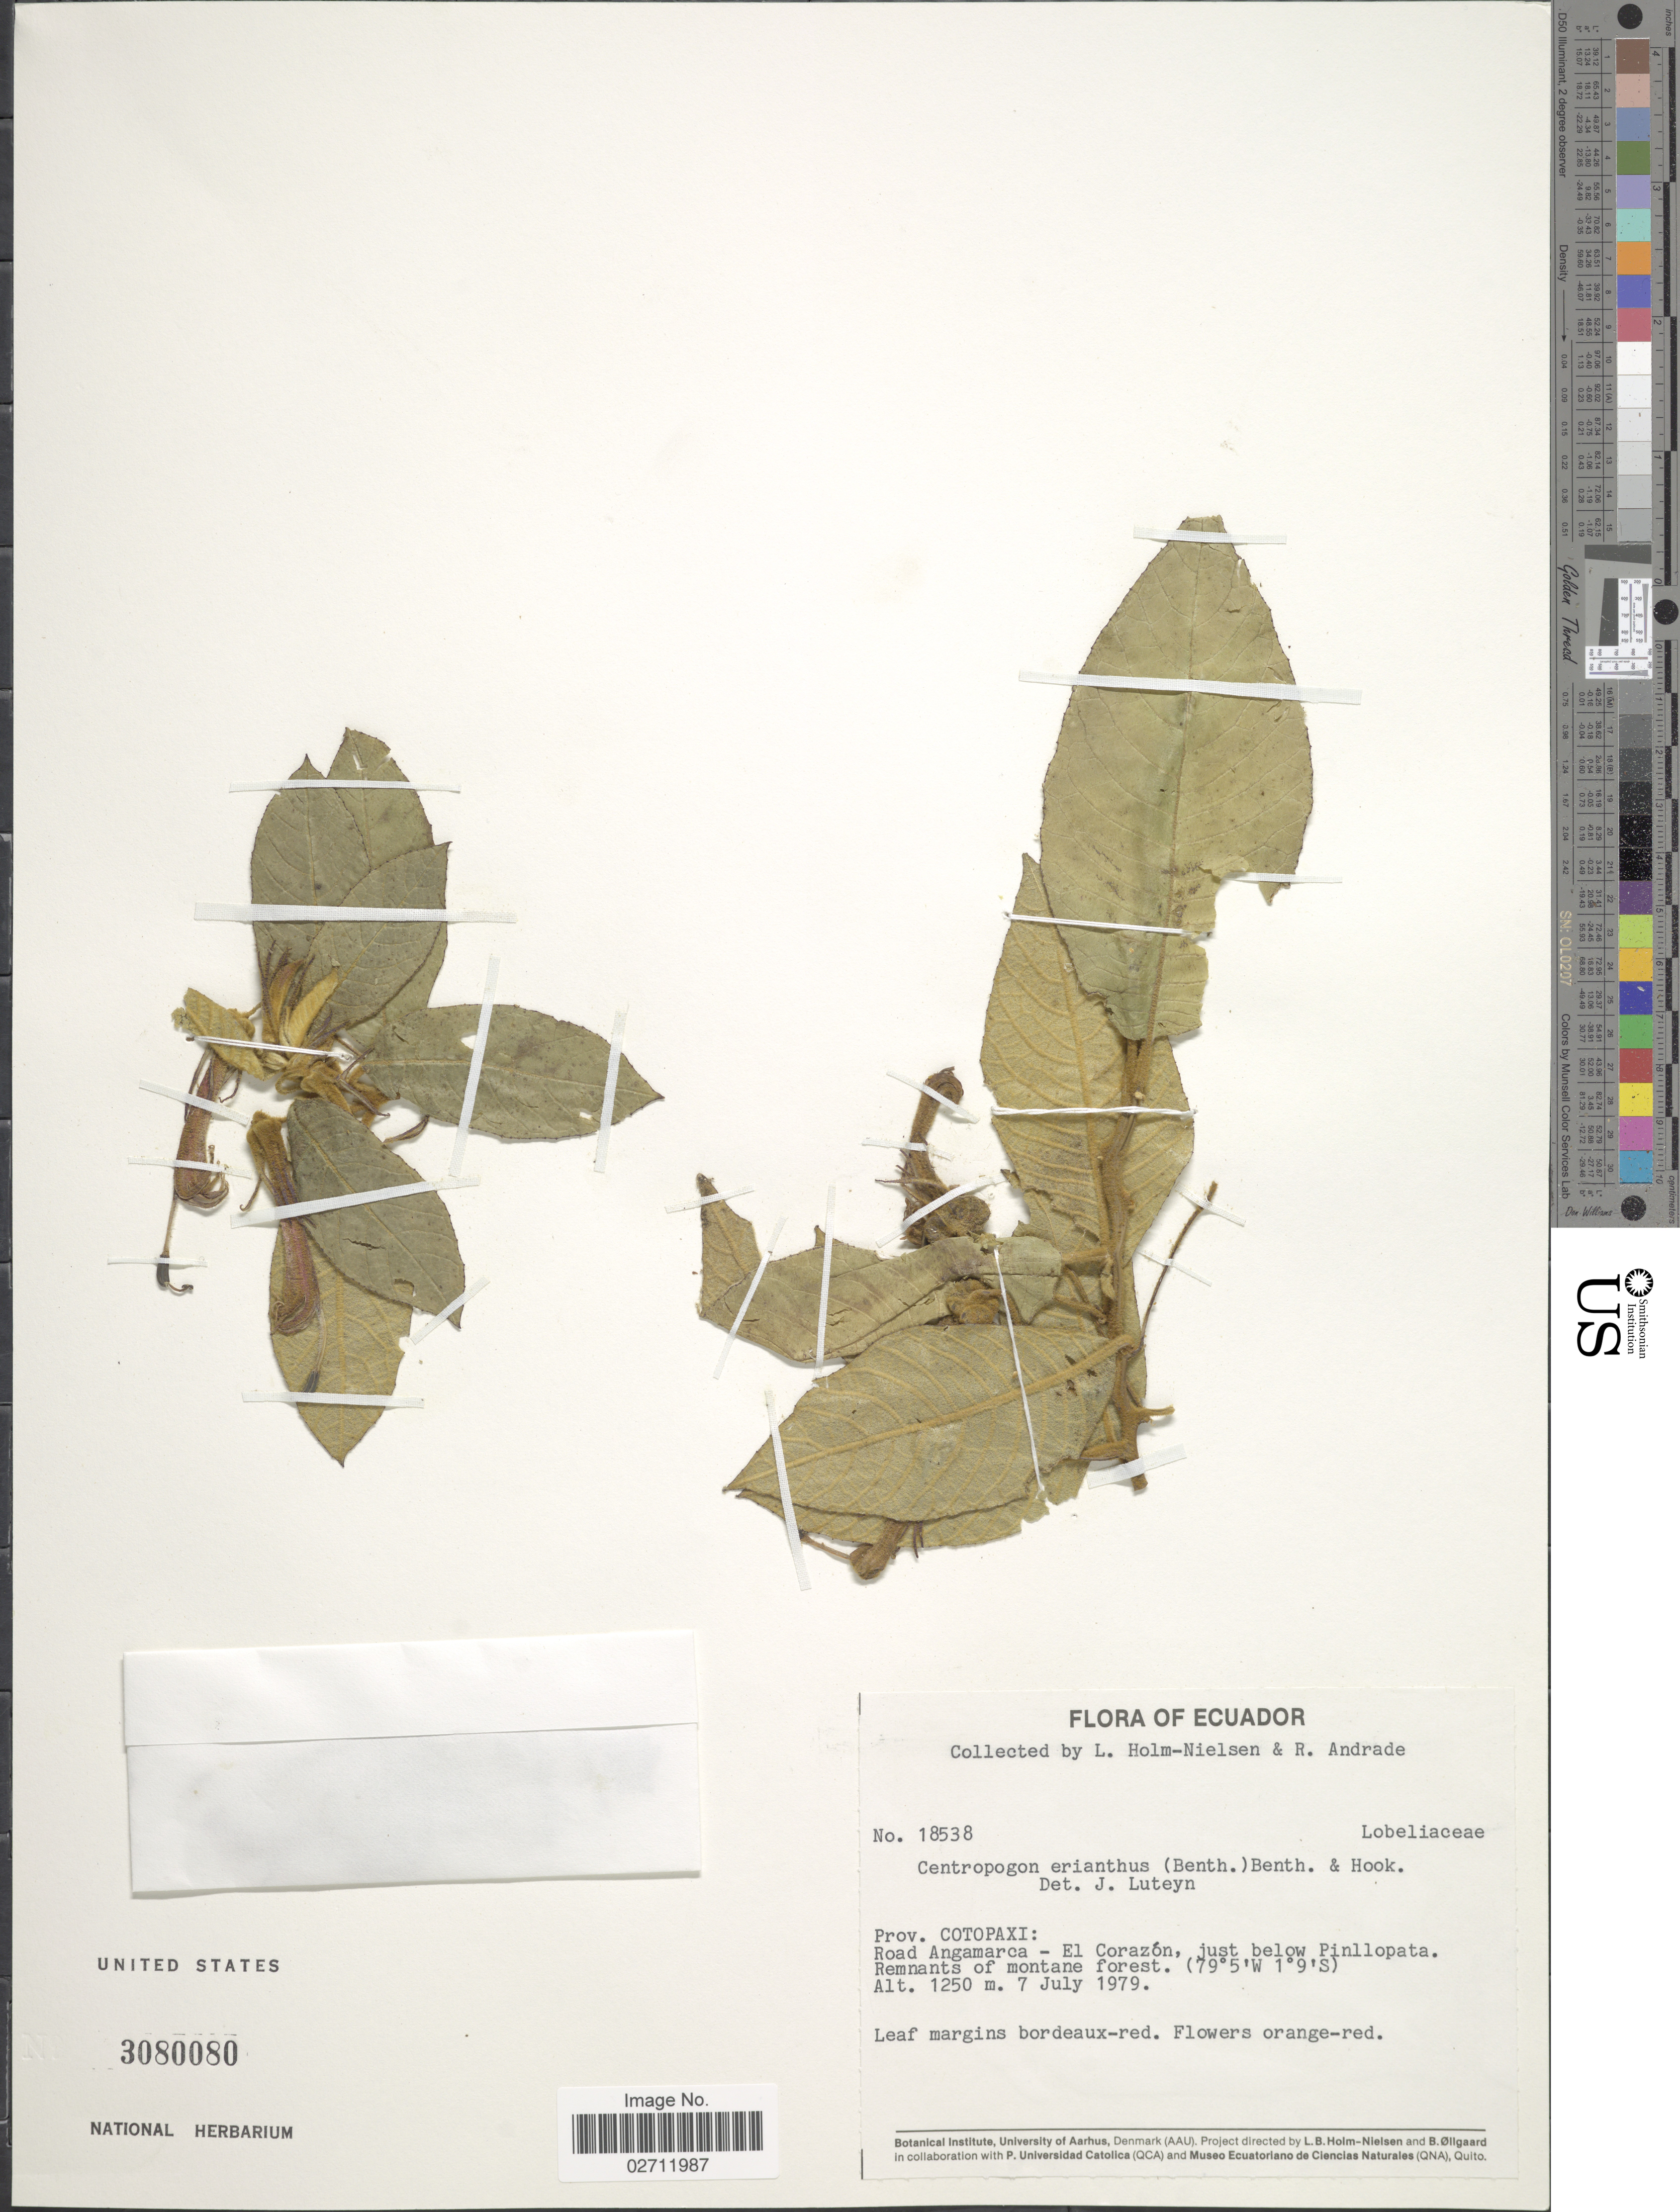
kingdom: Plantae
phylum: Tracheophyta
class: Magnoliopsida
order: Asterales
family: Campanulaceae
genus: Centropogon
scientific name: Centropogon erianthus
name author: (Benth.) Benth. & Hook. f. ex Drake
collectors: L. Holm-Nielsen & R. Andrade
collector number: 18538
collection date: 1979-07-07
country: Ecuador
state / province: Cotopaxi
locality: Road Angamarca-El Corazon, just below Pinllopata.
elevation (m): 1250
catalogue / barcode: US 3080080